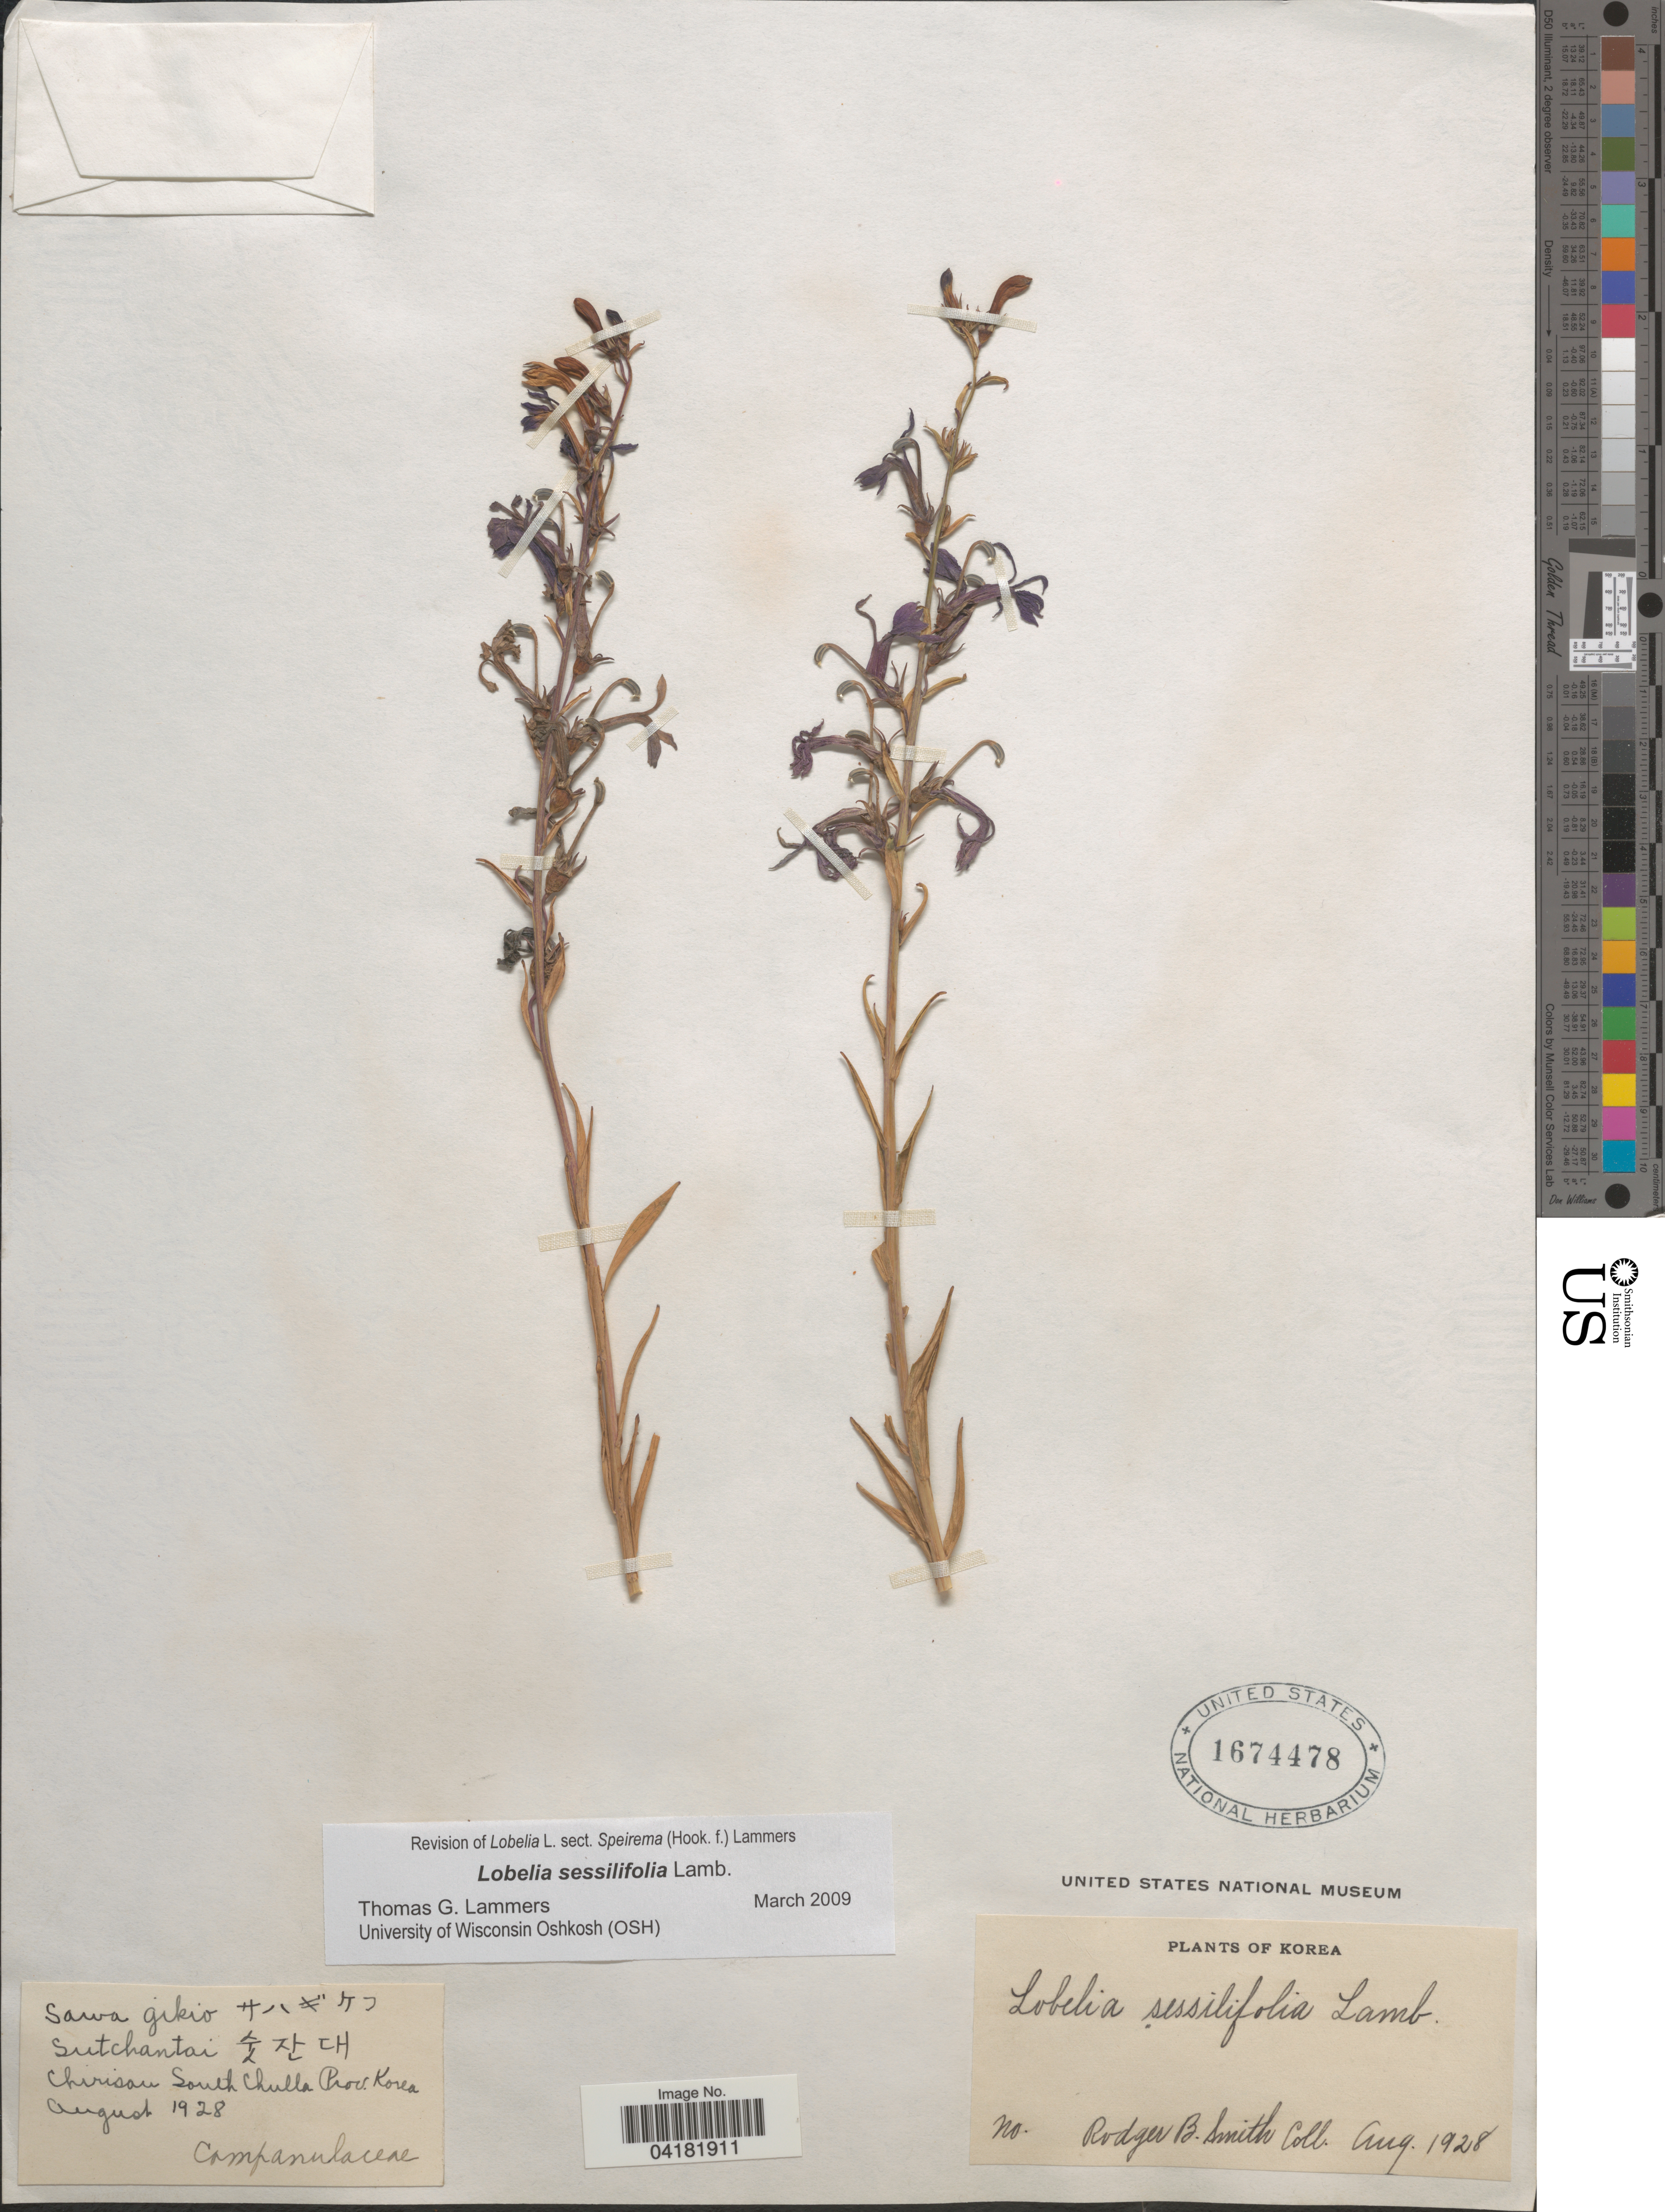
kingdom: Plantae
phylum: Tracheophyta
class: Magnoliopsida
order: Asterales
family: Campanulaceae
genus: Lobelia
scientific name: Lobelia sessilifolia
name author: Lamb.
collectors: R. B. Smith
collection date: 1928-08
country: North Korea / South Korea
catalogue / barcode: US 1674478